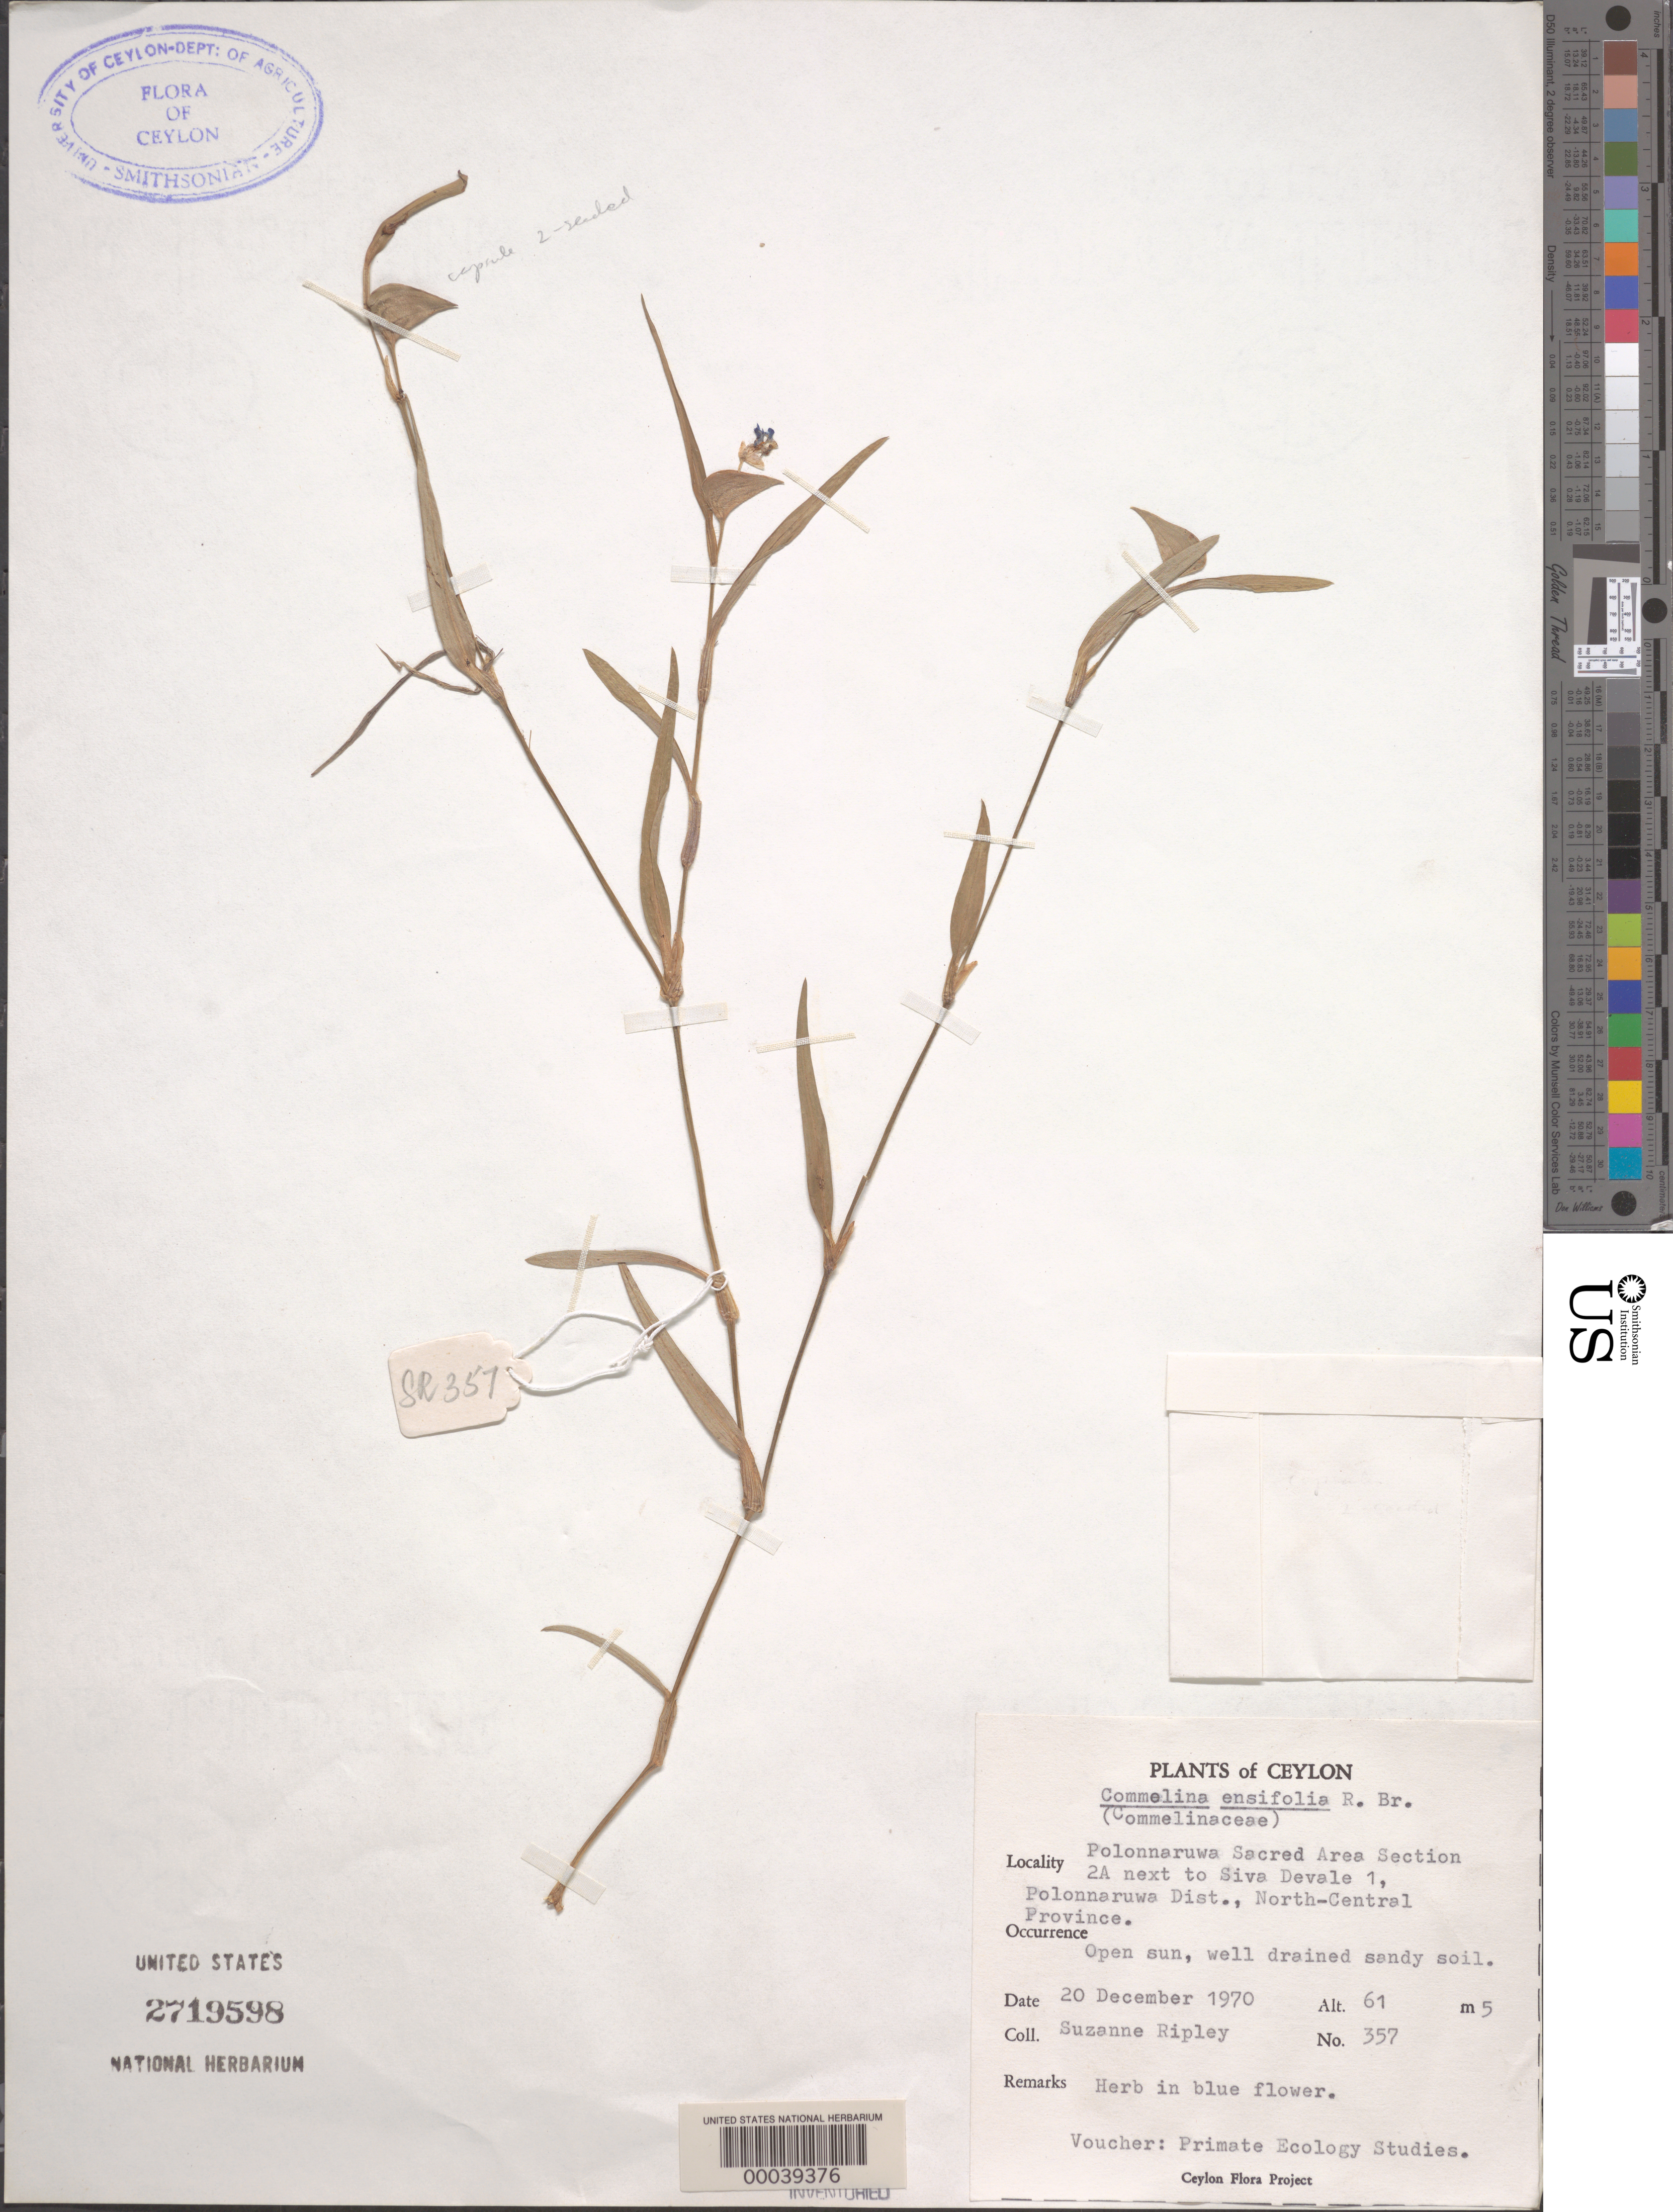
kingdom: Plantae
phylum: Tracheophyta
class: Liliopsida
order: Commelinales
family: Commelinaceae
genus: Commelina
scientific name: Commelina ensifolia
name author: R. Br.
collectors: S. Ripley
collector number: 357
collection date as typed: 20 Dec 1970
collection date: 1970-12-20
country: Sri Lanka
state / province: North Central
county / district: Polonnaruwa Dist.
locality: Polonnaruwa sacred area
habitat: Open, sunny well-drained sand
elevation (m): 61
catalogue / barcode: US 2719598